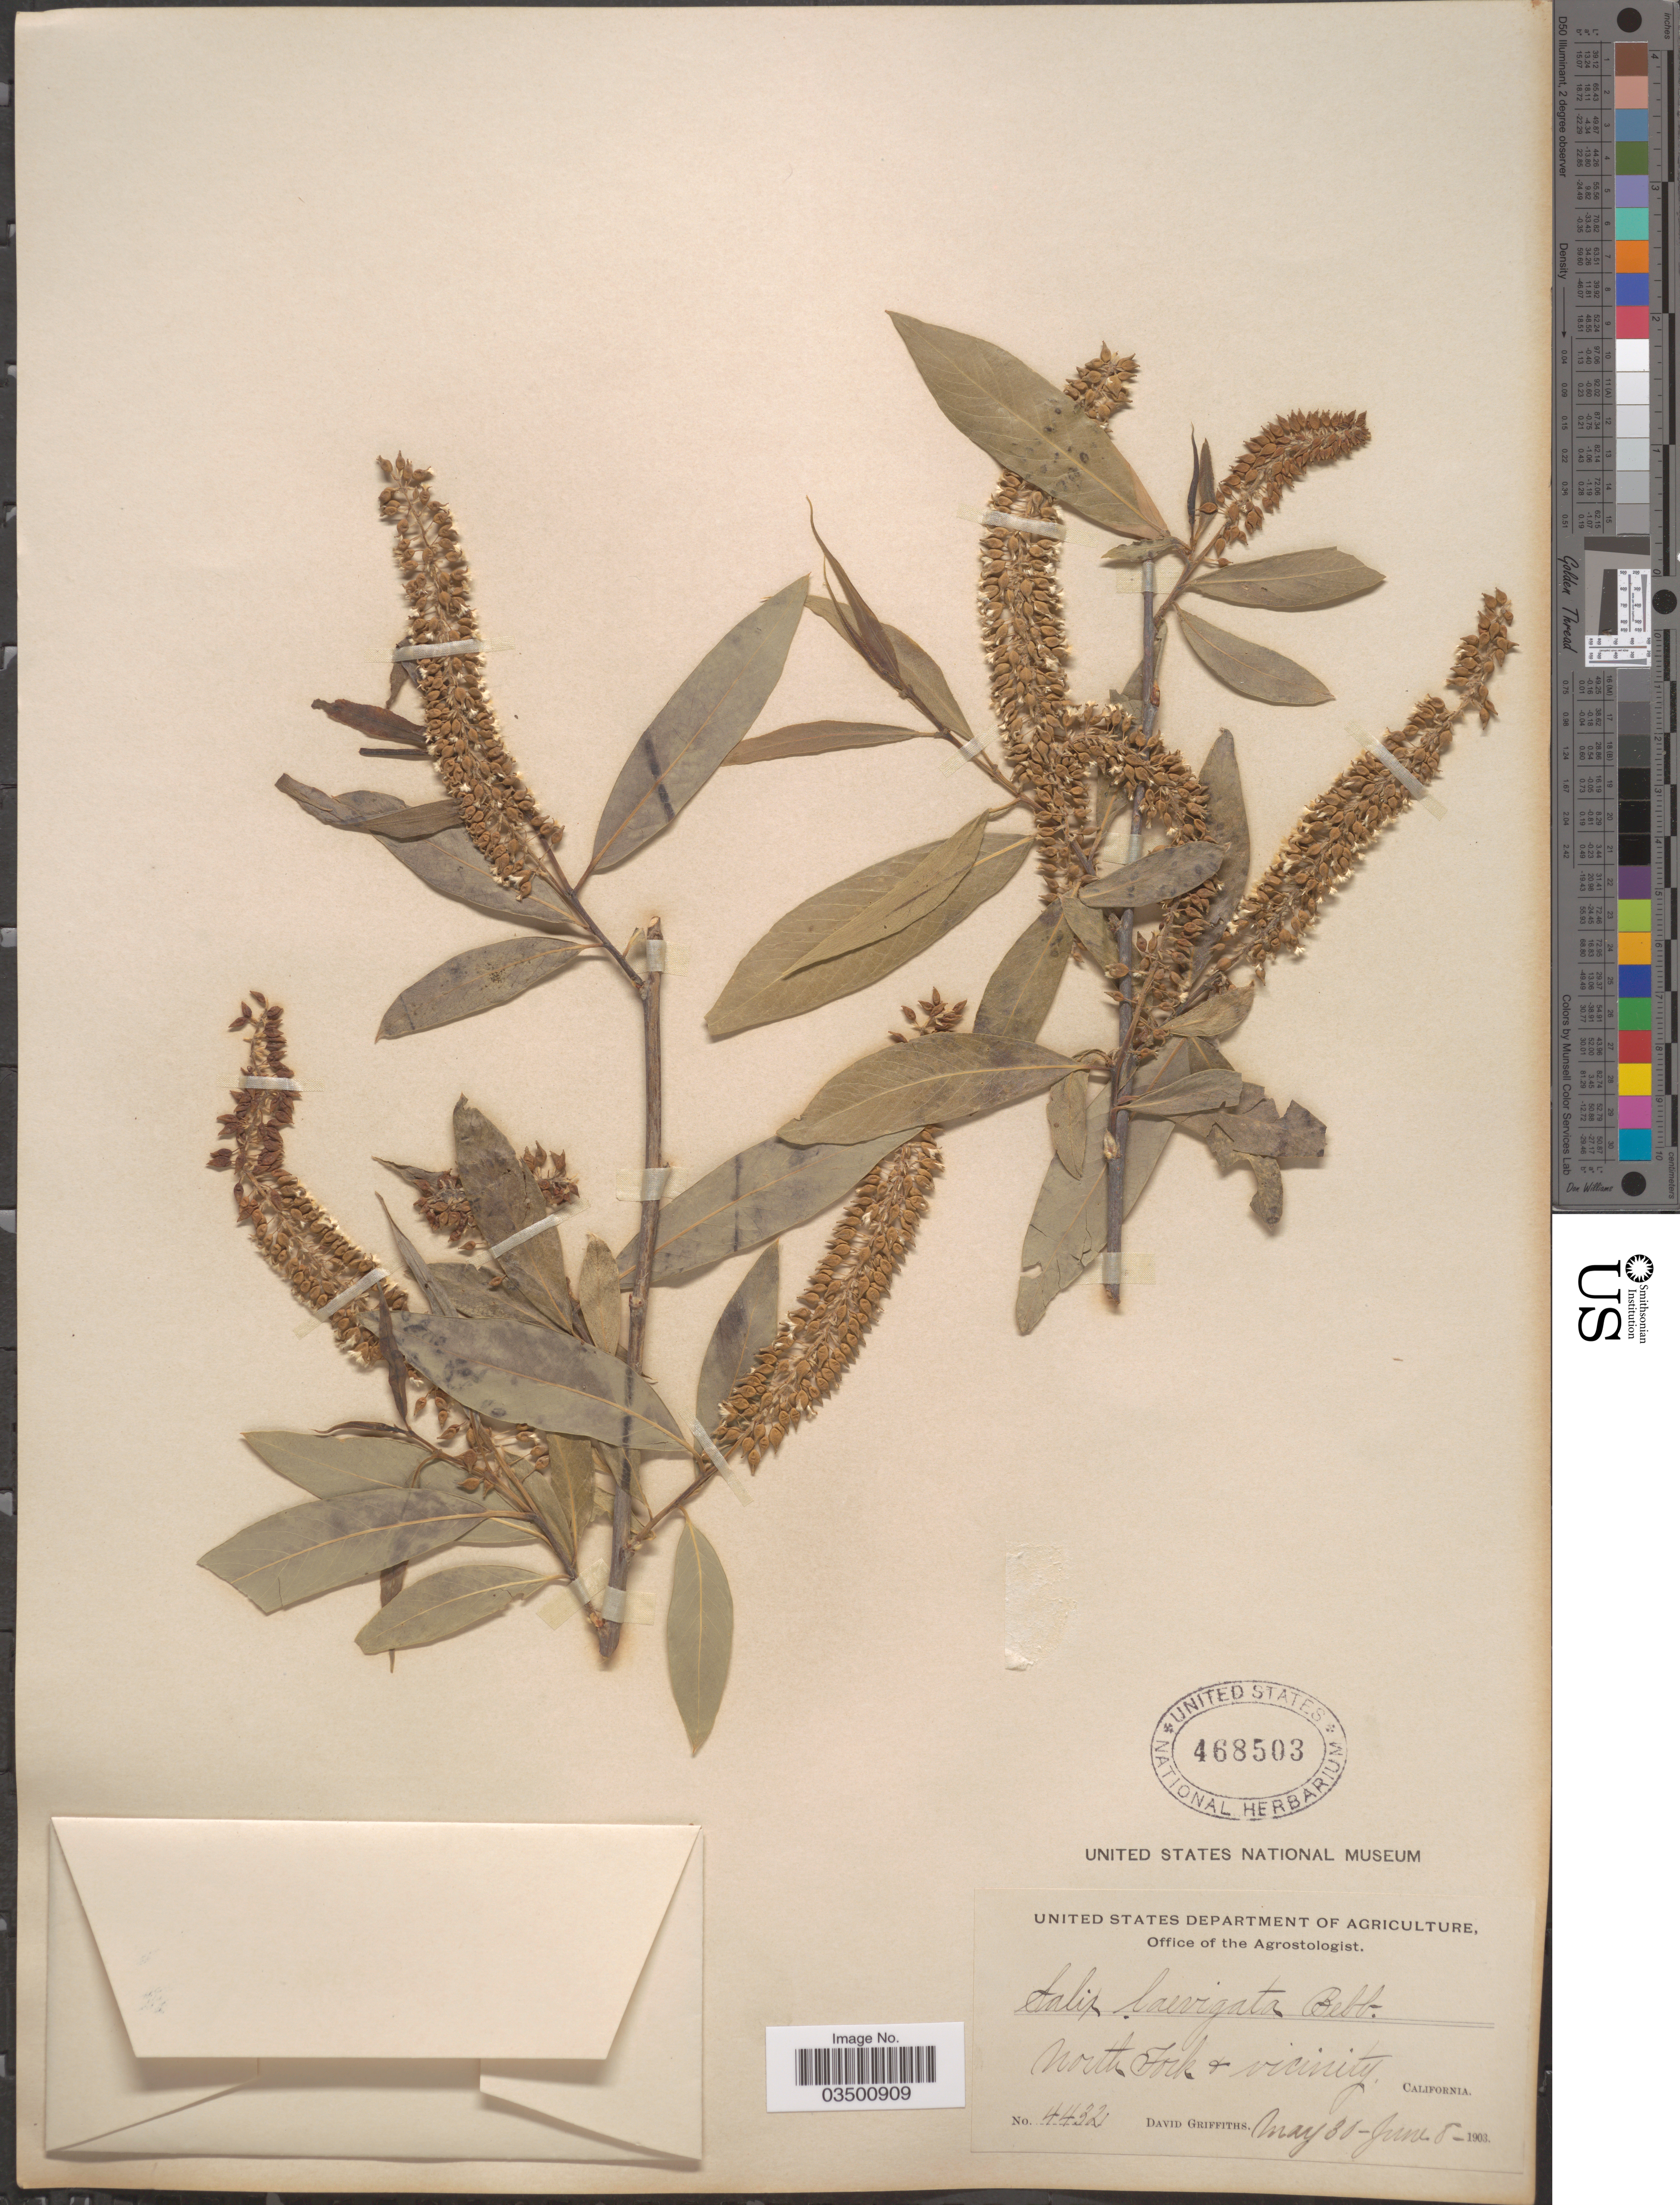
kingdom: Plantae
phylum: Tracheophyta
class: Magnoliopsida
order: Malpighiales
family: Salicaceae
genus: Salix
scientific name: Salix laevigata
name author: Bebb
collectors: D. Griffiths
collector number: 4432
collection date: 1903-05-30/1903-06-08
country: United States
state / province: California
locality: North Fork & vicinity.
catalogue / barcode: US 468503